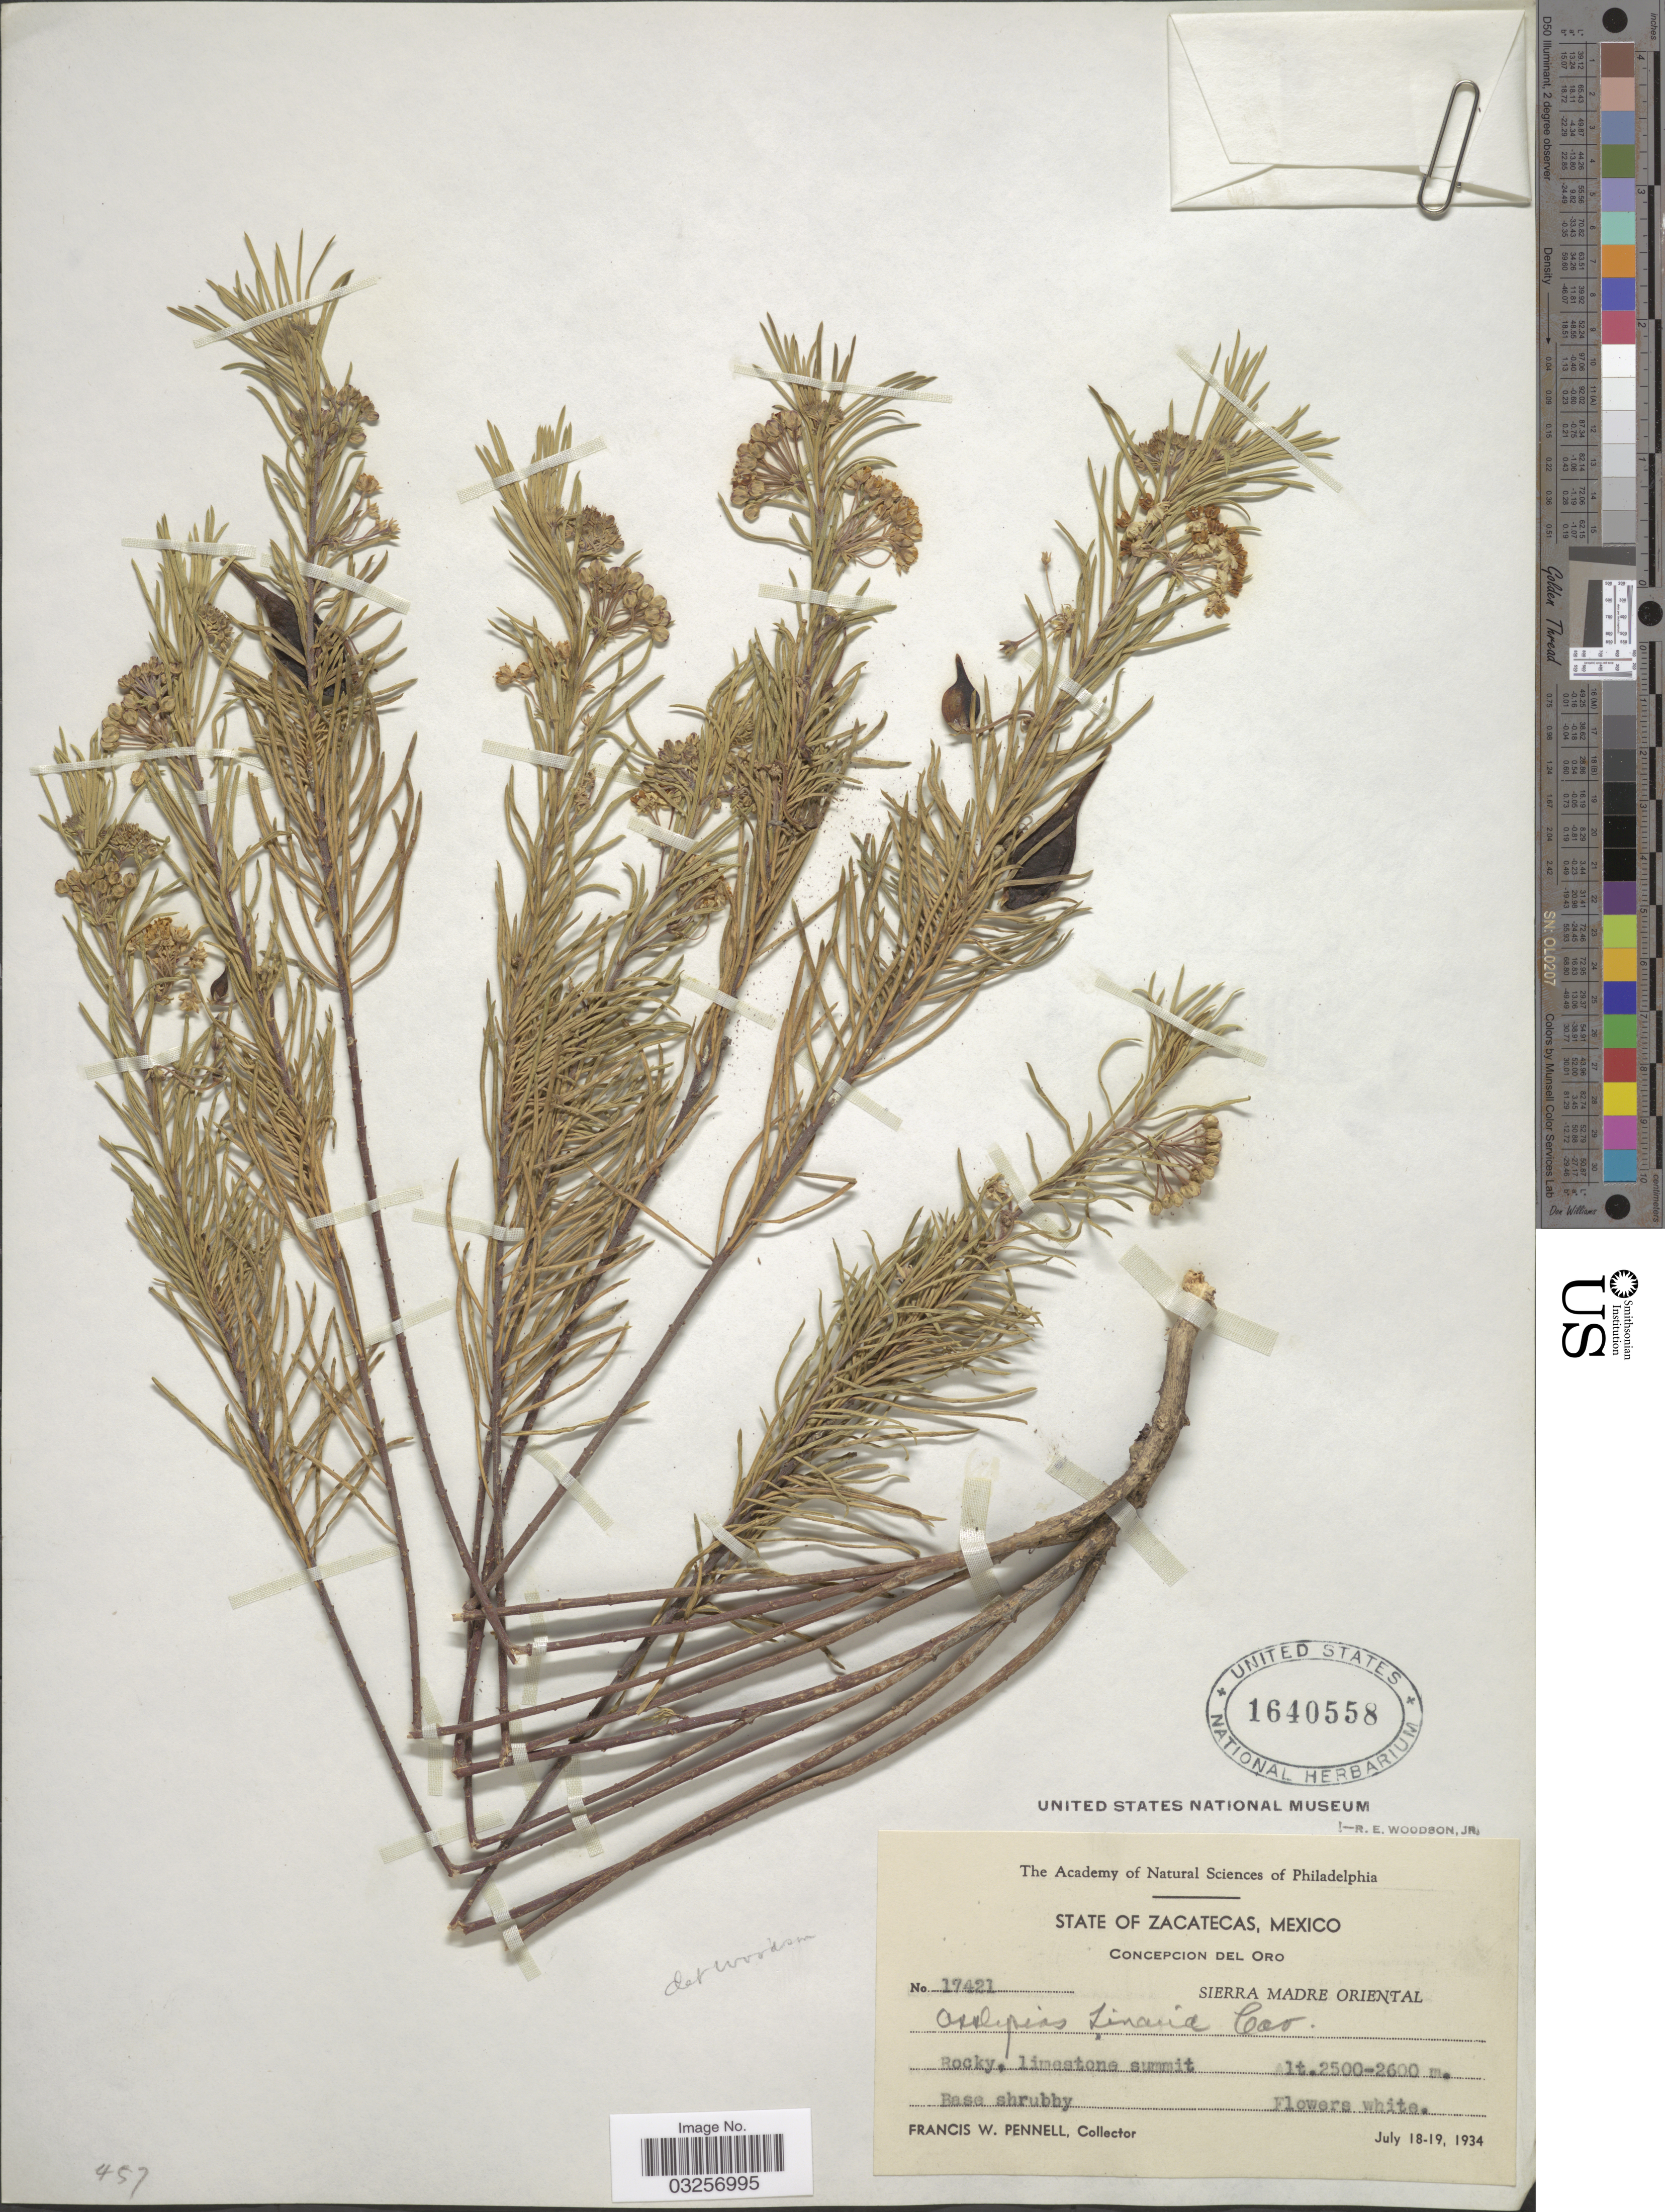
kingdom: Plantae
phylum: Tracheophyta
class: Magnoliopsida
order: Gentianales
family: Apocynaceae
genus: Asclepias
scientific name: Asclepias linaria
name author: Cav.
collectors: F. W. Pennell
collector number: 17421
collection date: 1934-07-18/1934-07-19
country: Mexico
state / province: Zacatecas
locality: Concepcion del Oro. Sierra Madre Oriental.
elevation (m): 2500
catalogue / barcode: US 1640558